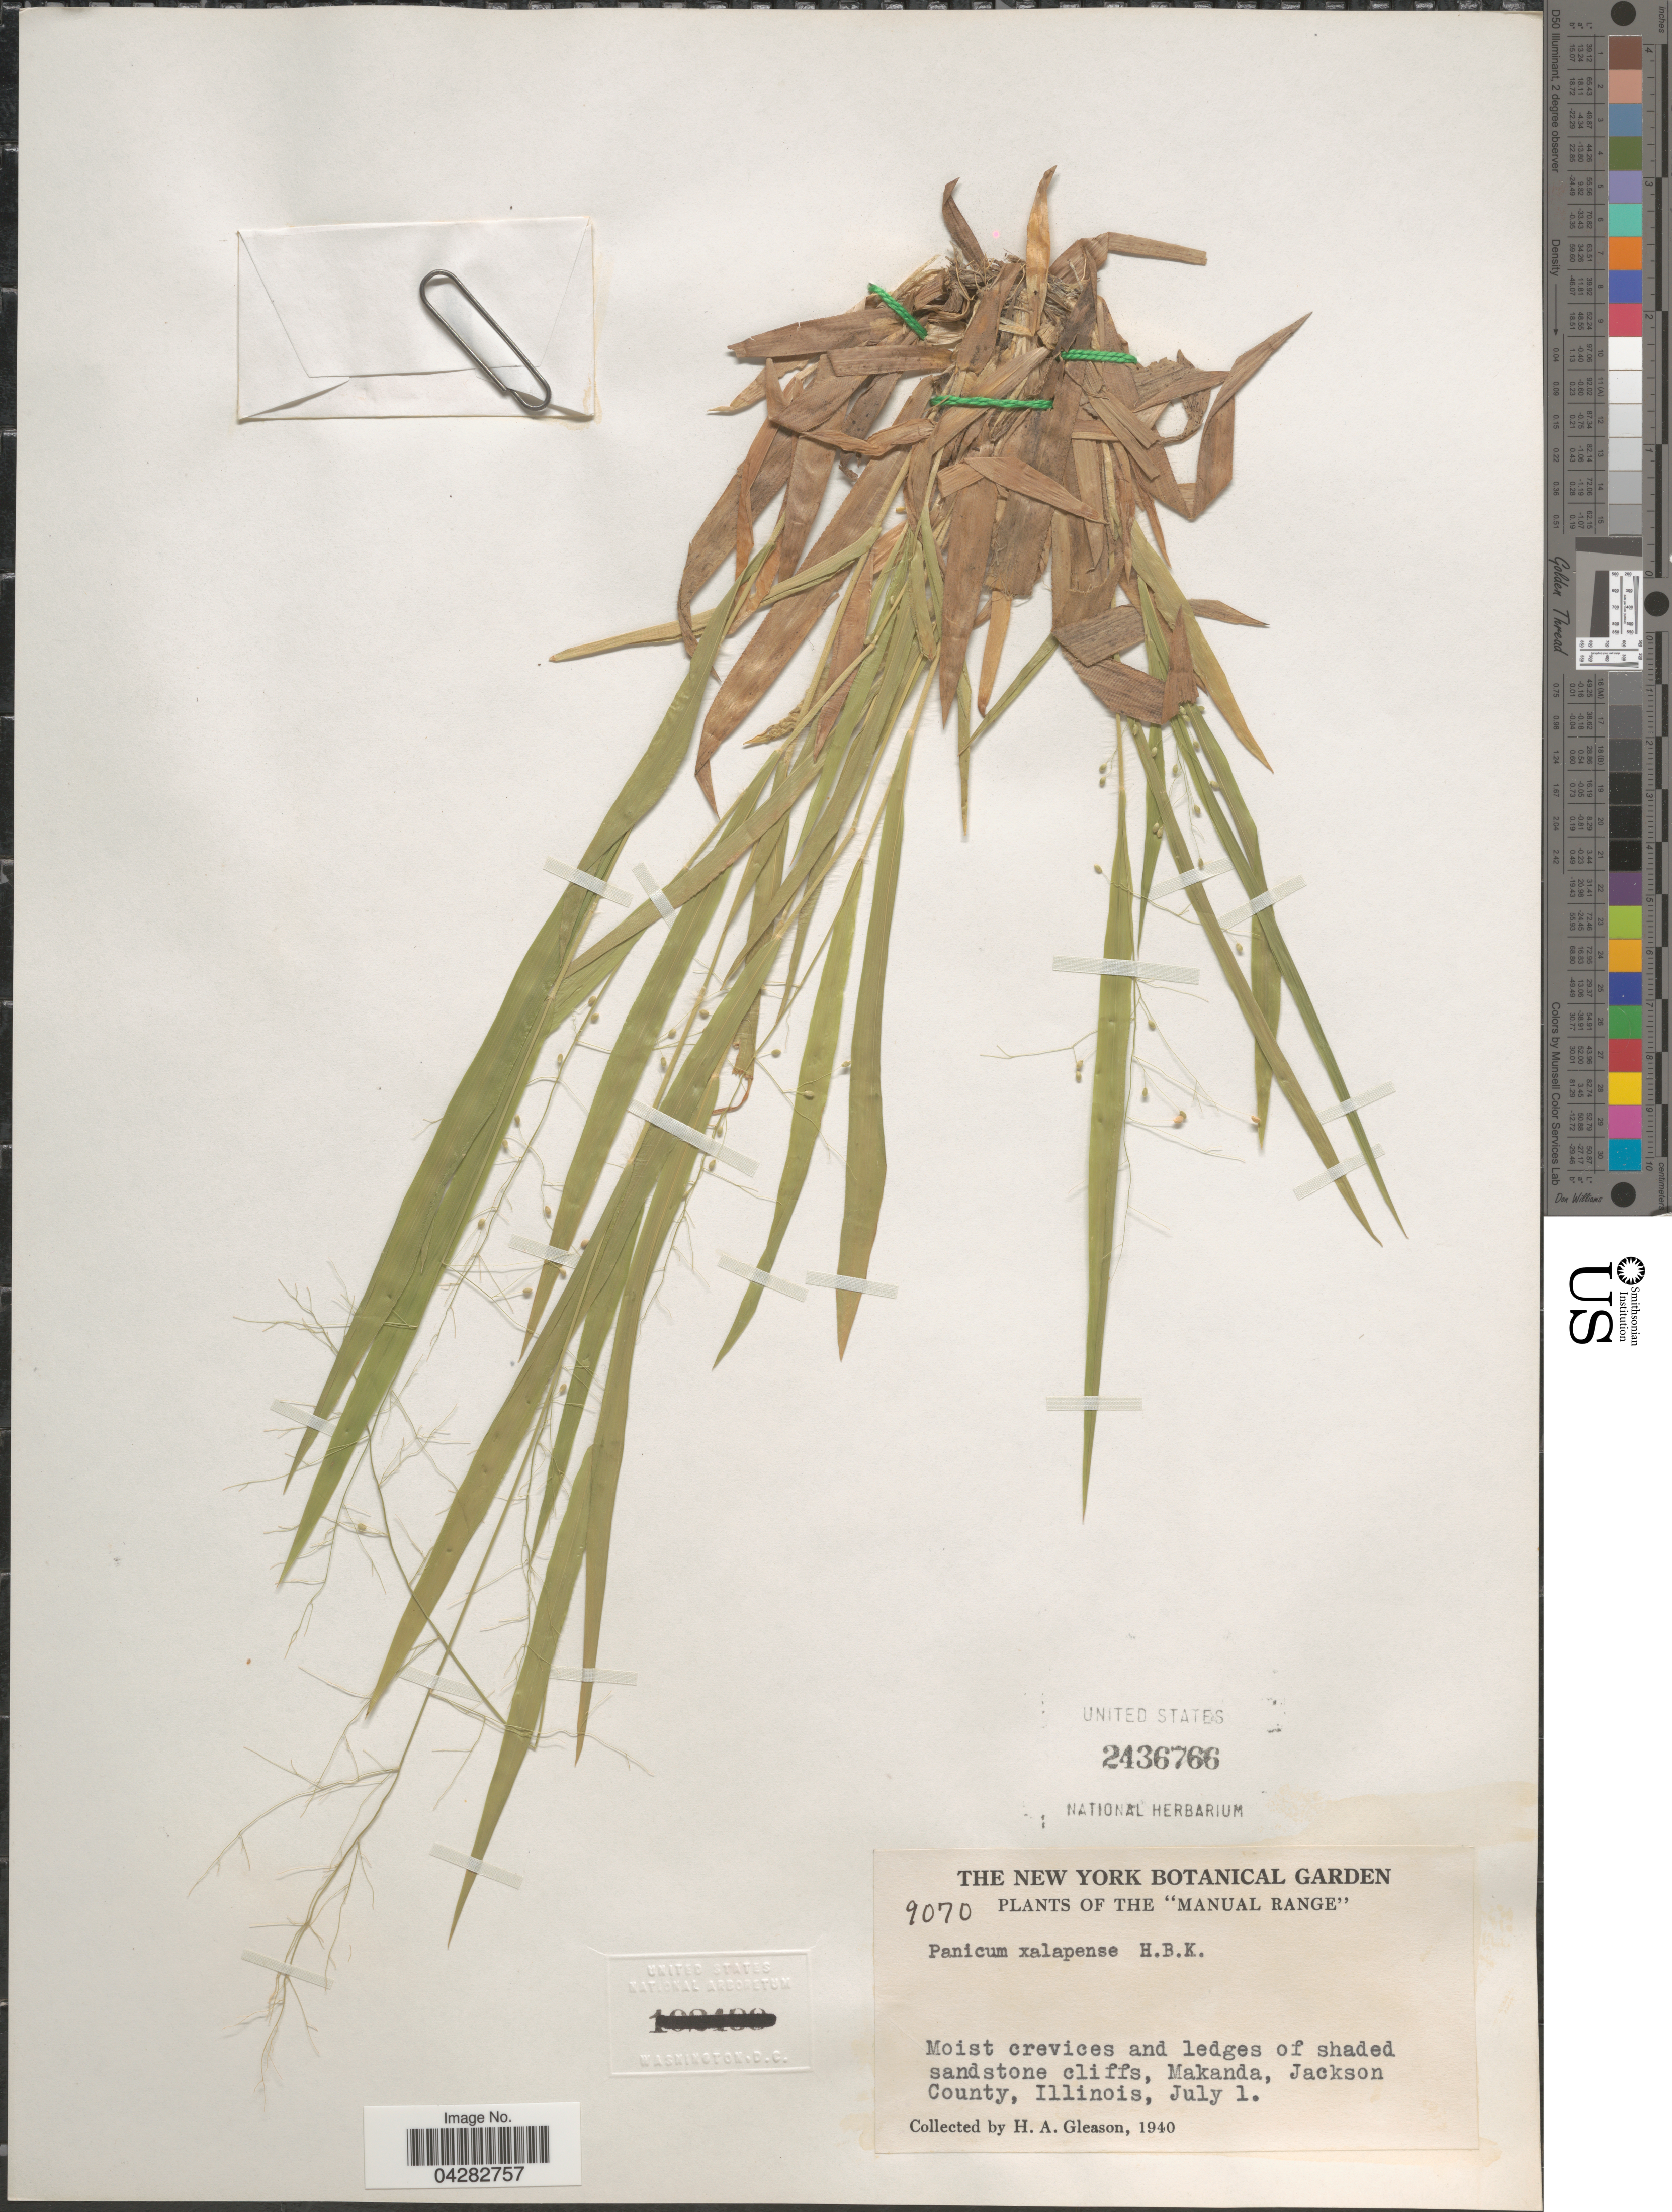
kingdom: Plantae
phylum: Tracheophyta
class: Liliopsida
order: Poales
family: Poaceae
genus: Dichanthelium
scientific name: Dichanthelium laxiflorum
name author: (Lam.) Gould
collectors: H. A. Gleason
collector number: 9070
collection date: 1940-07-01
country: United States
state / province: Illinois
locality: Manual Range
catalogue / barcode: US 2436766